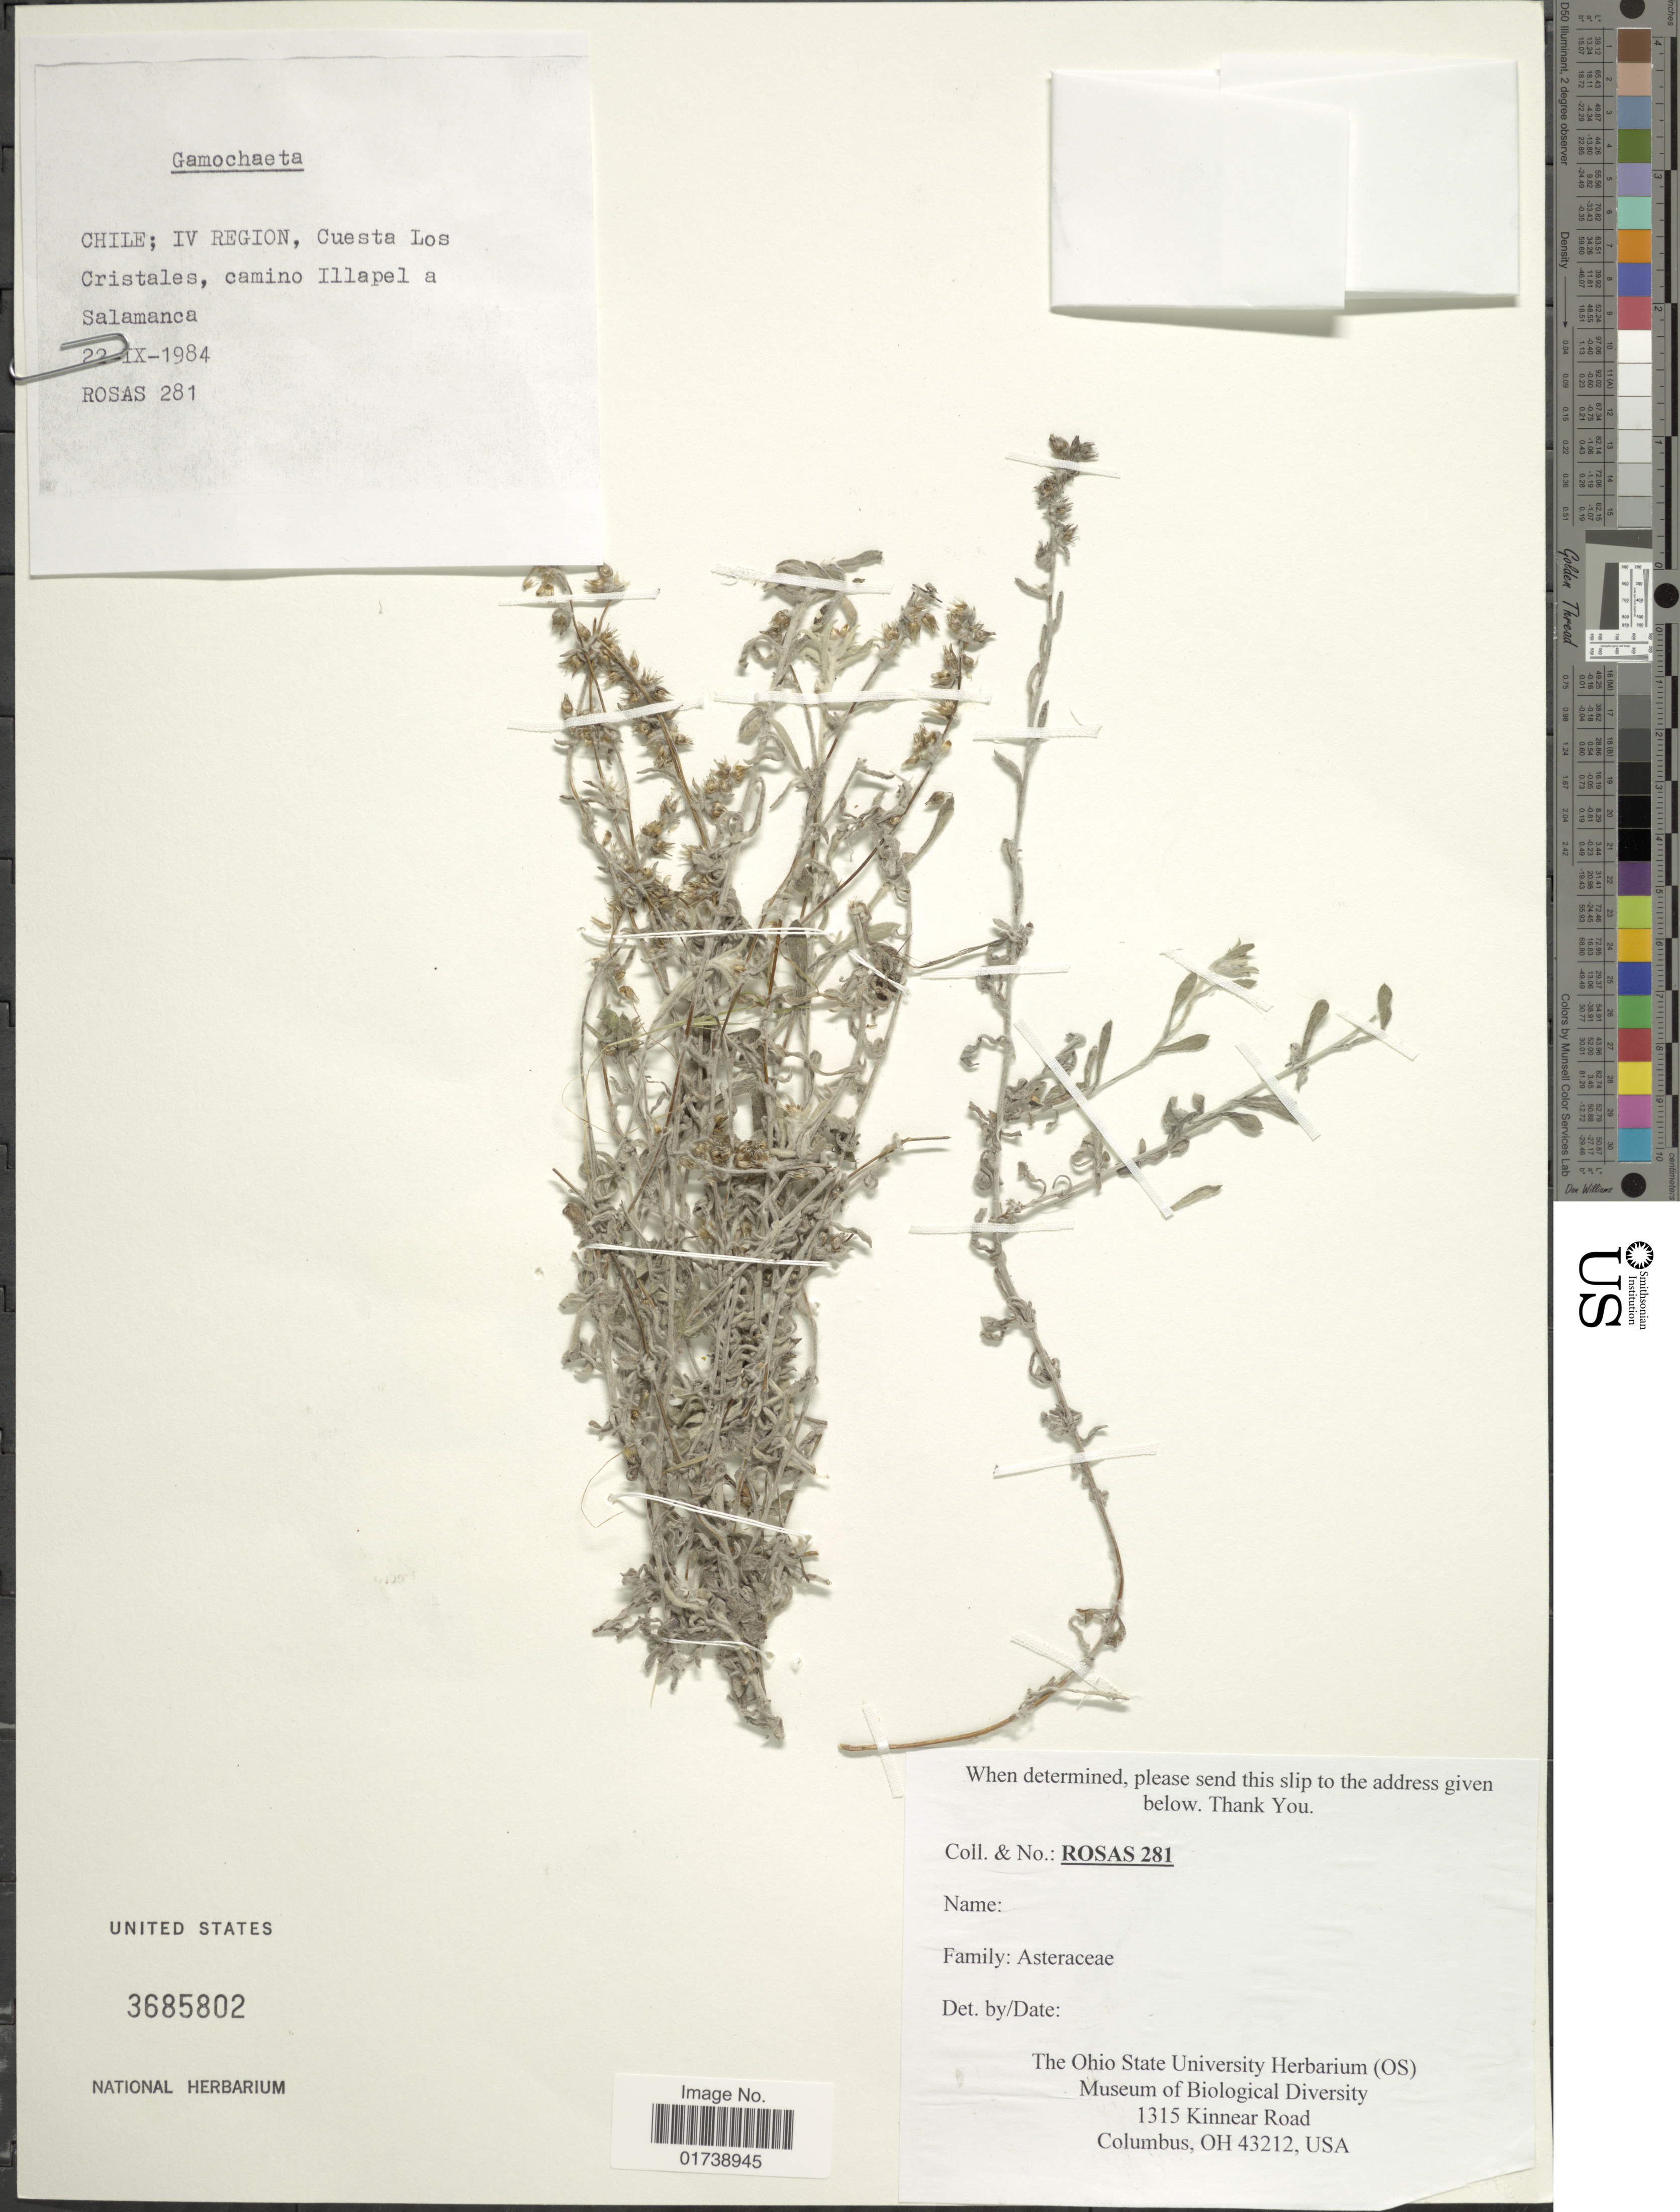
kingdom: Plantae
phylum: Tracheophyta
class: Magnoliopsida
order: Asterales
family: Asteraceae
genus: Gamochaeta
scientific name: Gamochaeta sp.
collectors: Rosas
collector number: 281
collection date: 1984-09-22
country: Chile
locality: IV Region, Cuesta Los Cristales, camino Illapel a Salamanca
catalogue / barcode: US 3685802